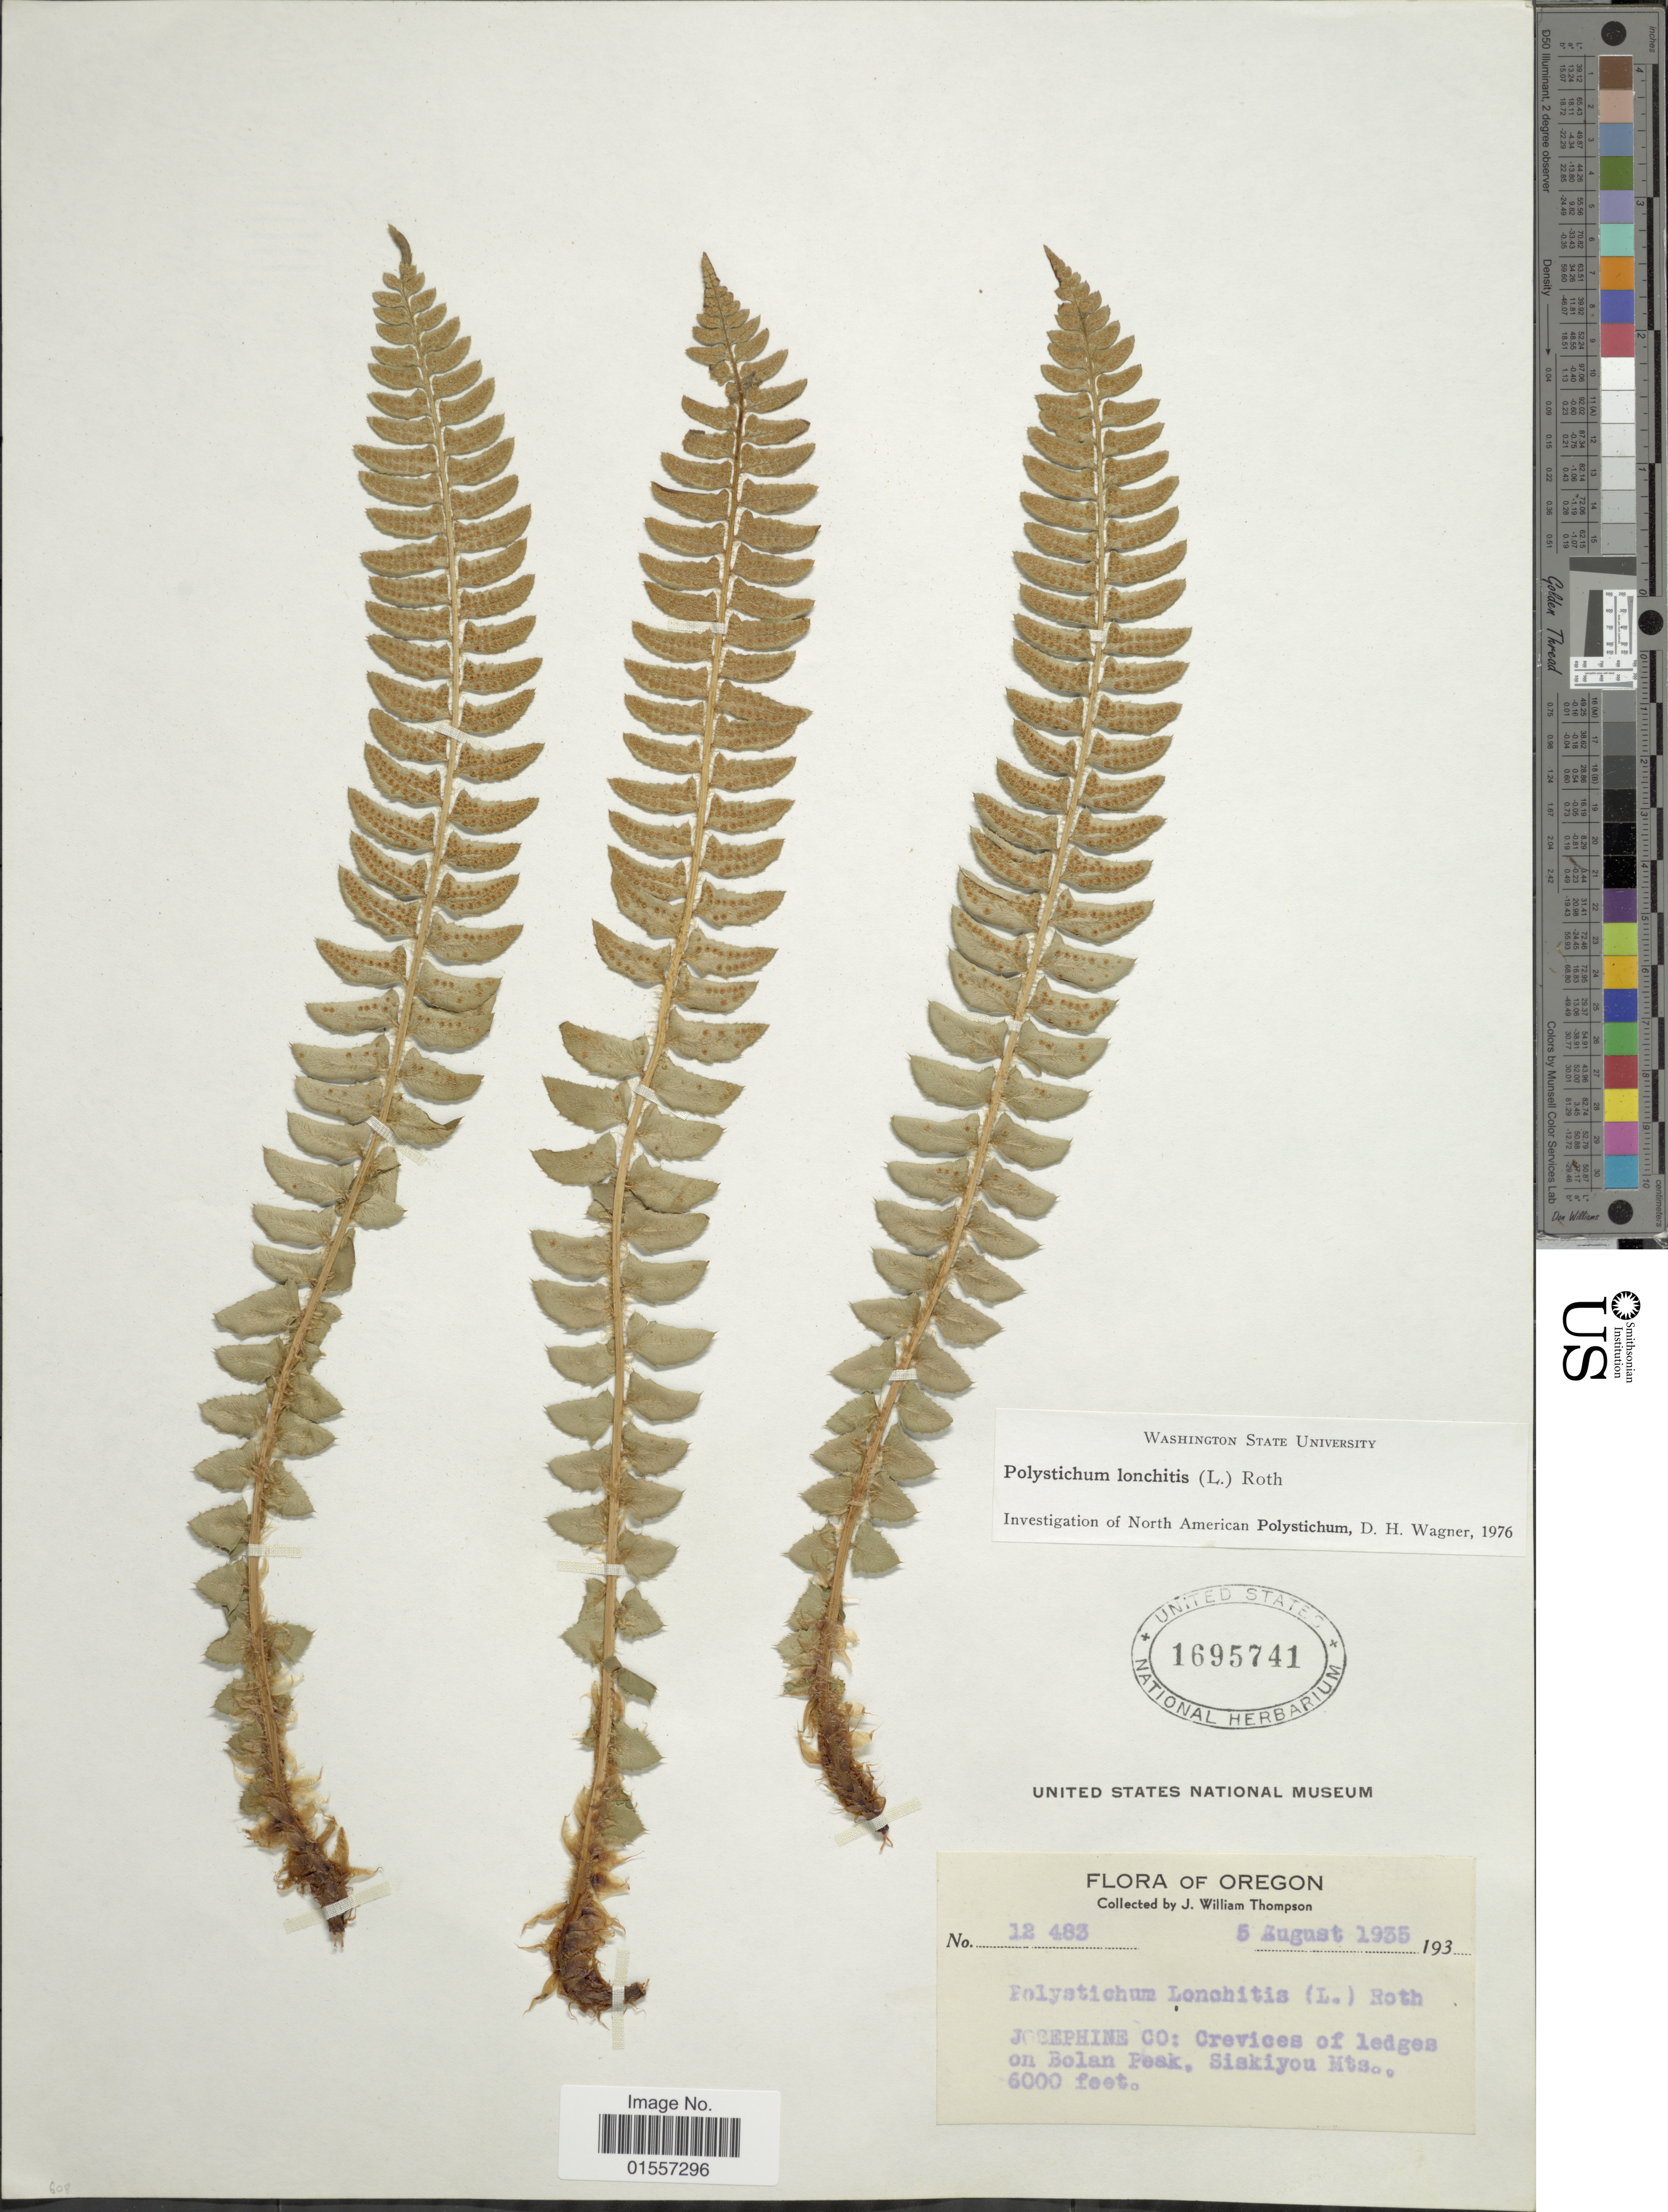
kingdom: Plantae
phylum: Tracheophyta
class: Polypodiopsida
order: Polypodiales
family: Dryopteridaceae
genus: Polystichum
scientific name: Polystichum lonchitis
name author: (Roth) L.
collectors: J. W. Thompson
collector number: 12483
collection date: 1935-08-05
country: United States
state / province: Oregon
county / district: Josephine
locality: Josephine Co: Crevices of ledges on Bolan Peak, Siskiyou Mts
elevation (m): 1829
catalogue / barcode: US 1695741